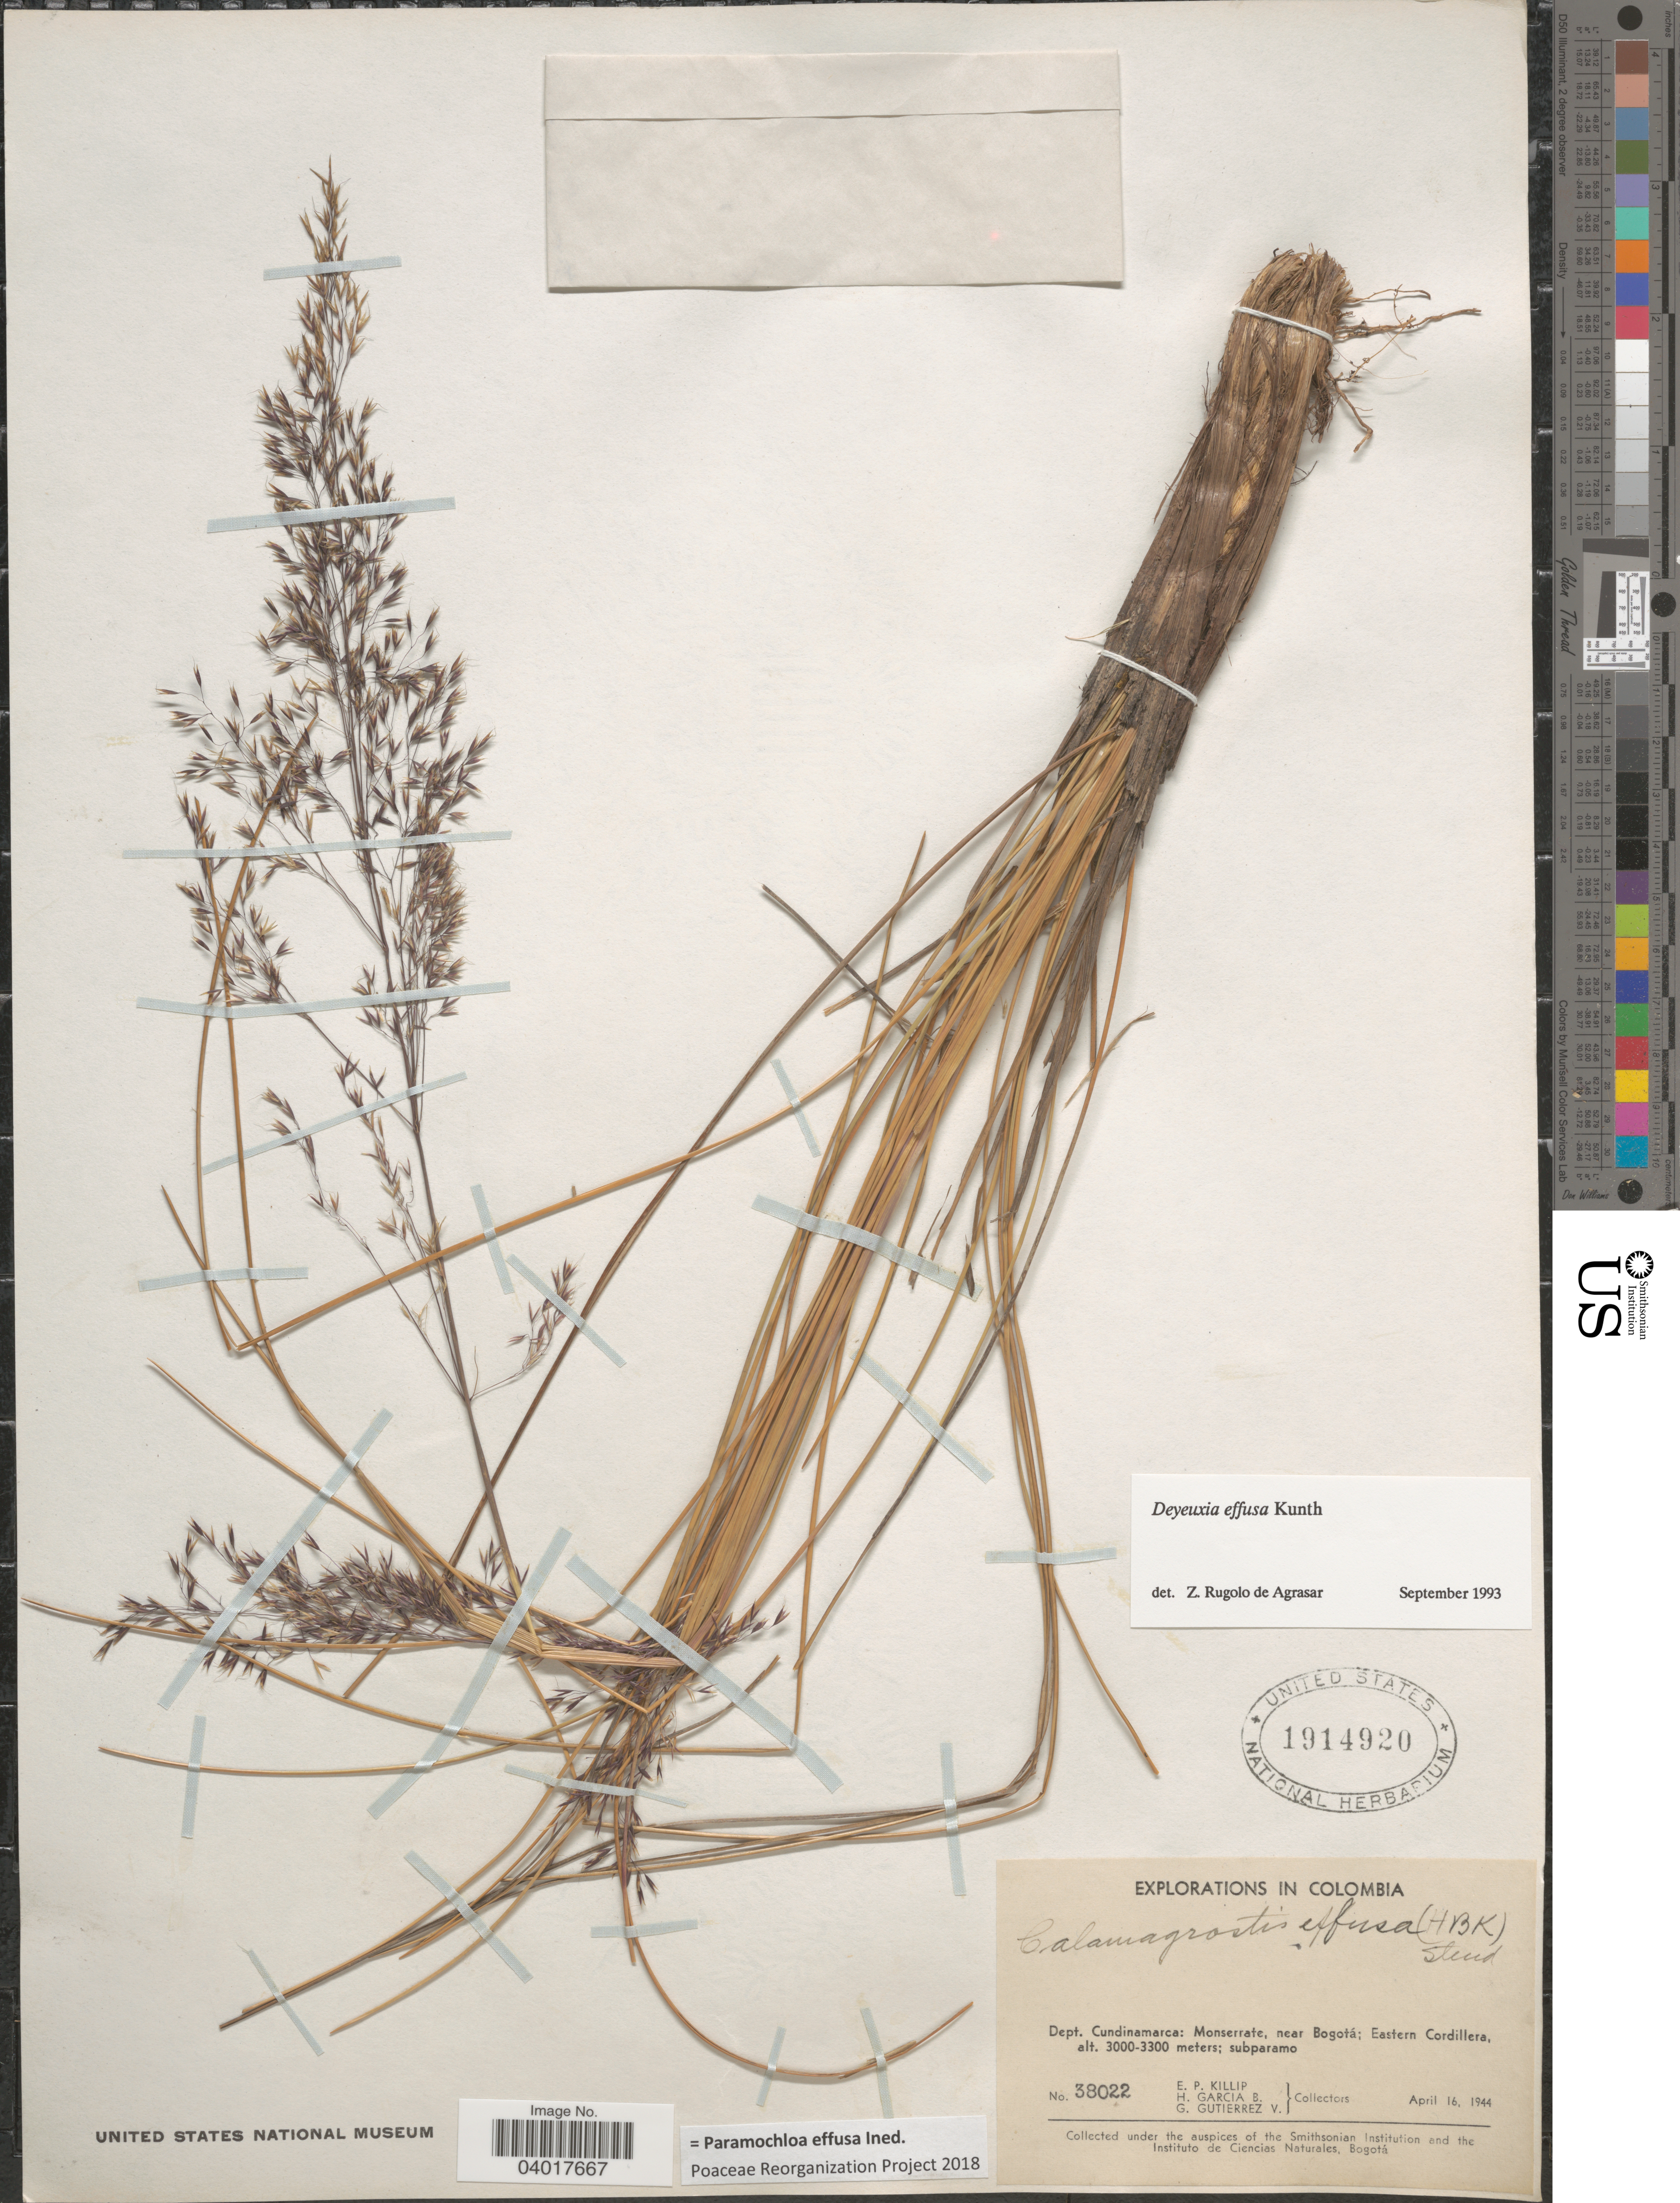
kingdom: Plantae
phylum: Tracheophyta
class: Liliopsida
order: Poales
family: Poaceae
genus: Paramochloa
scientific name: Paramochloa effusa ined.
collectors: E. P. Killip, H. García B. & G. Gutiérrez V.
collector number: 38022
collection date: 1944-04-16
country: Colombia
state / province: Cundinamarca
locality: Dept. Cundinamarca: Monserrate, near Bogotá; Eastern Cordillera.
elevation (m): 3000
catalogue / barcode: US 1914920